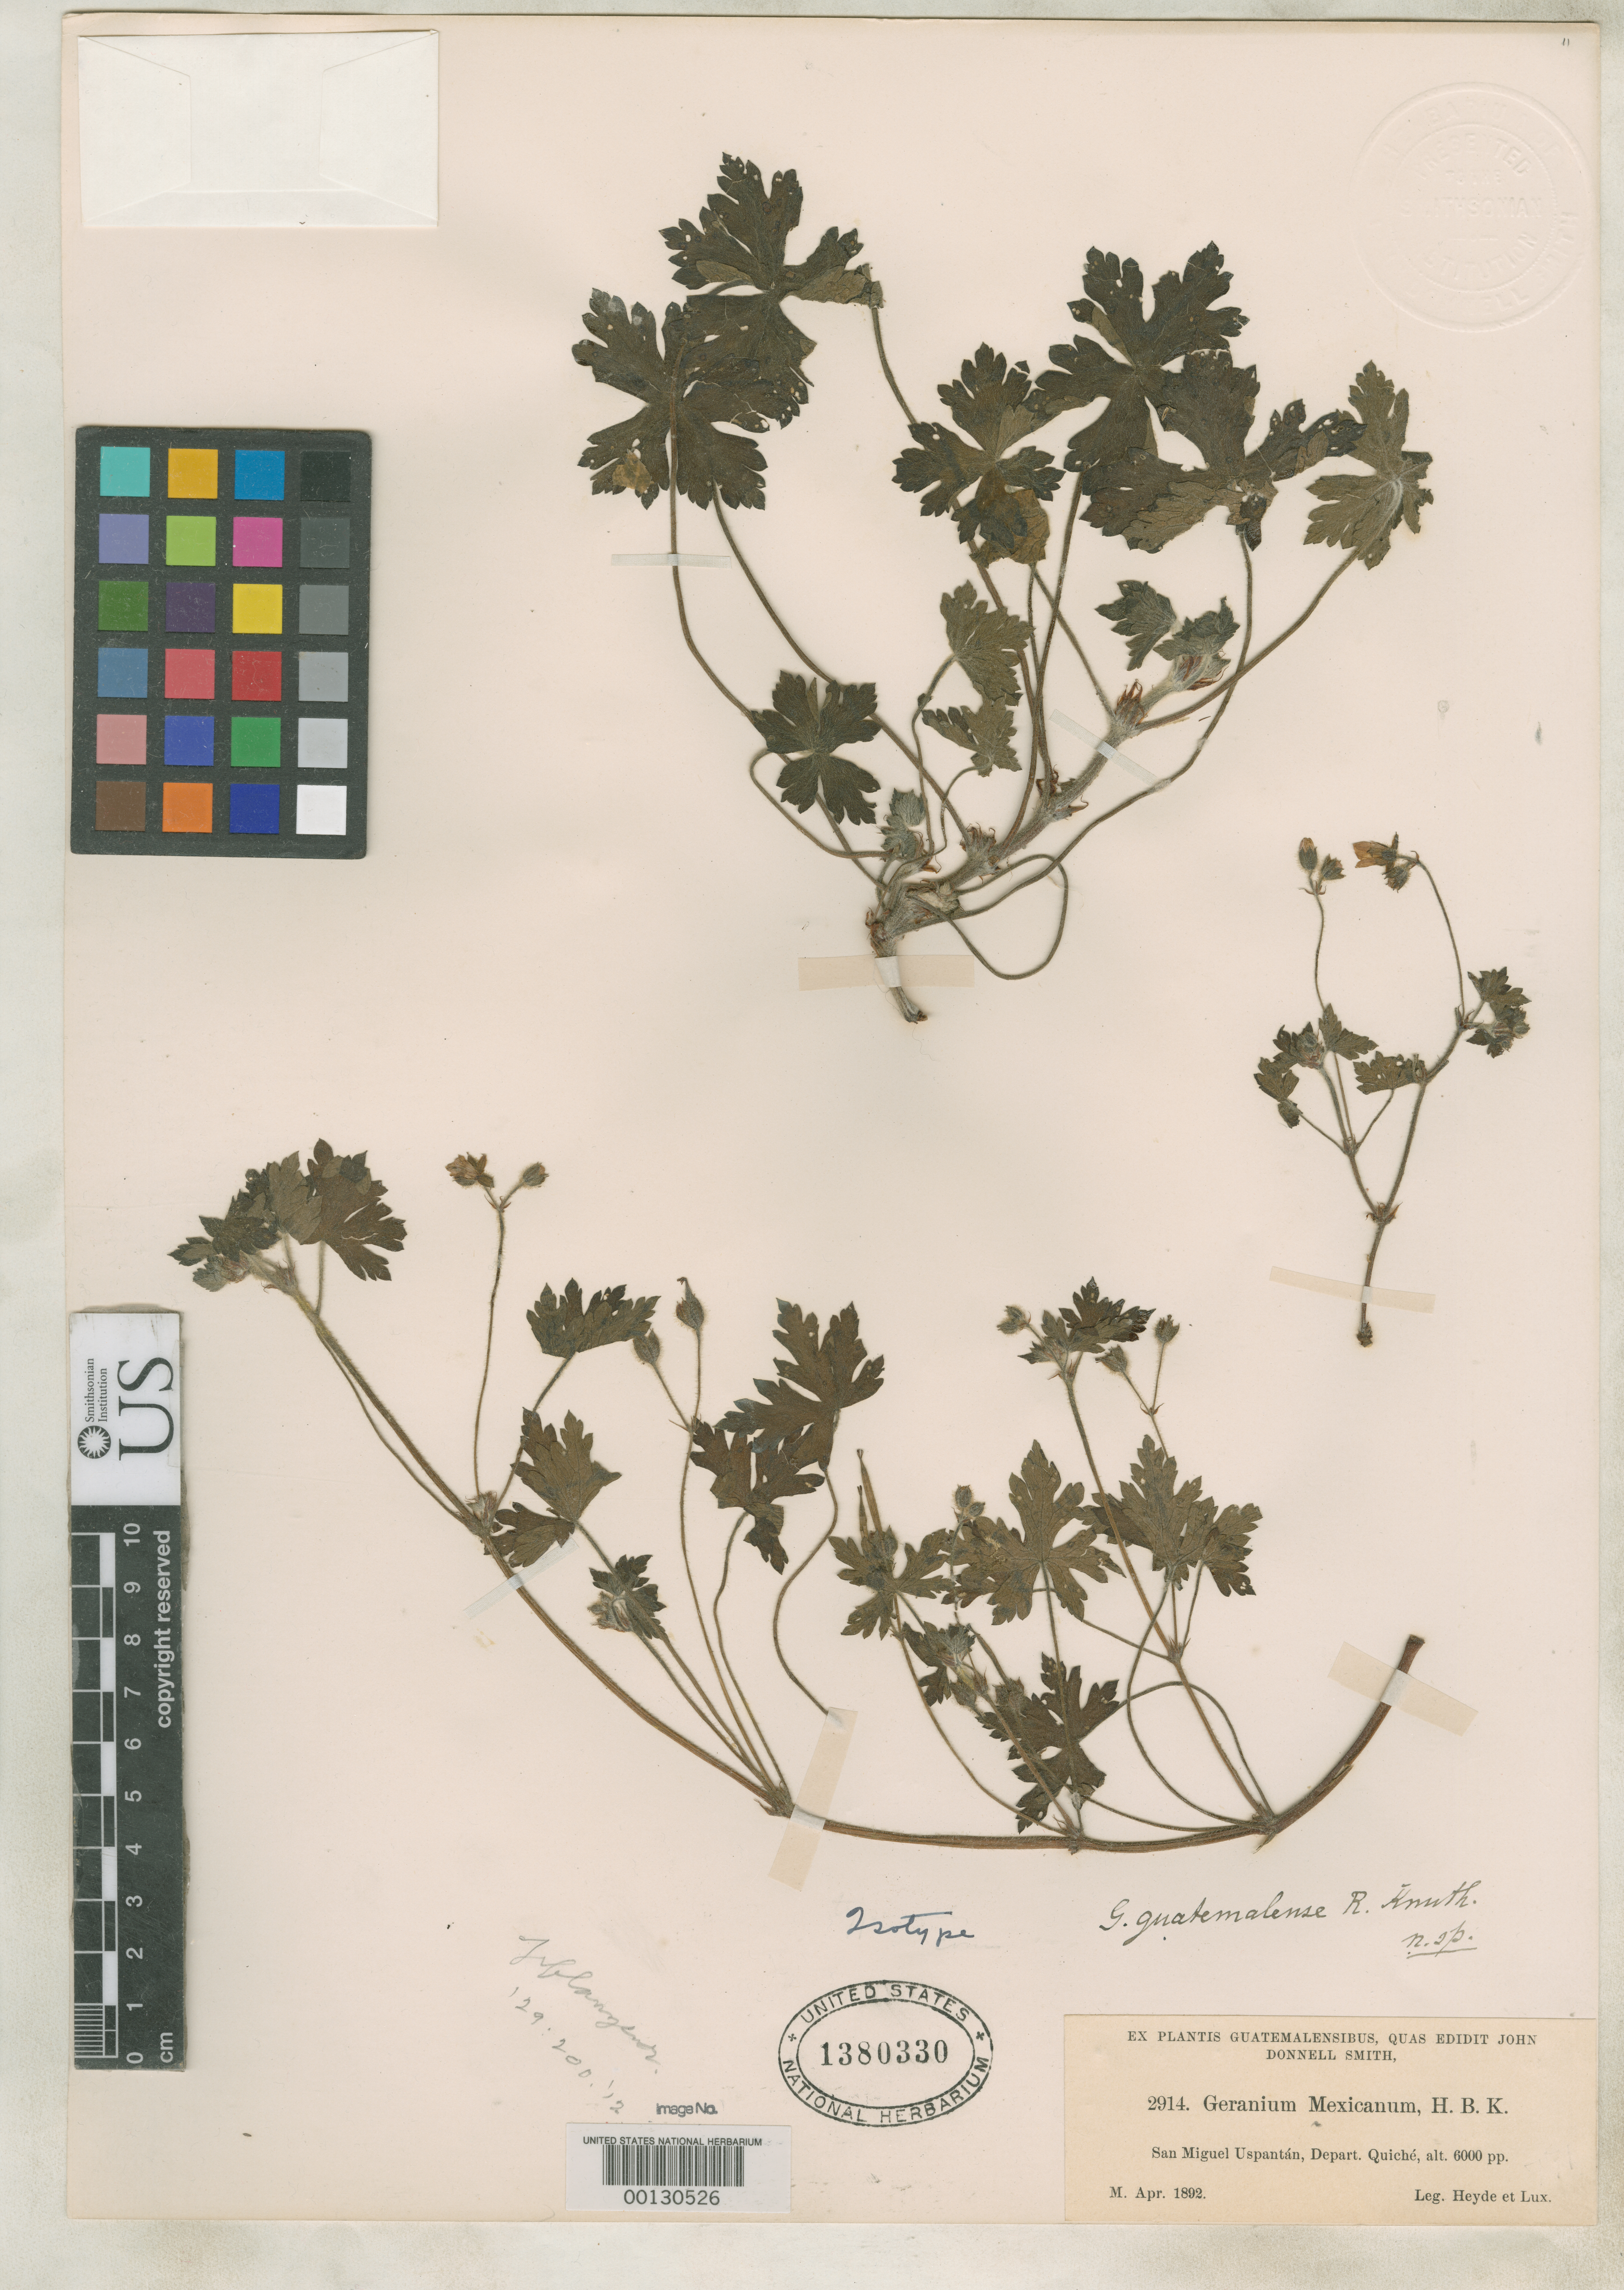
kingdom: Plantae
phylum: Tracheophyta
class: Magnoliopsida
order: Geraniales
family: Geraniaceae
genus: Geranium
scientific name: Geranium guatemalense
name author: R. Knuth in Engl.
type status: Isosyntype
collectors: E. T. Heyde & E. Lux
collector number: J.D.S. 2914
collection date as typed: Apr 1892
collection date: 1892-04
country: Guatemala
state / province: El Quiché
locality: San Miguel Uspantán.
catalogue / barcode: US 1380330